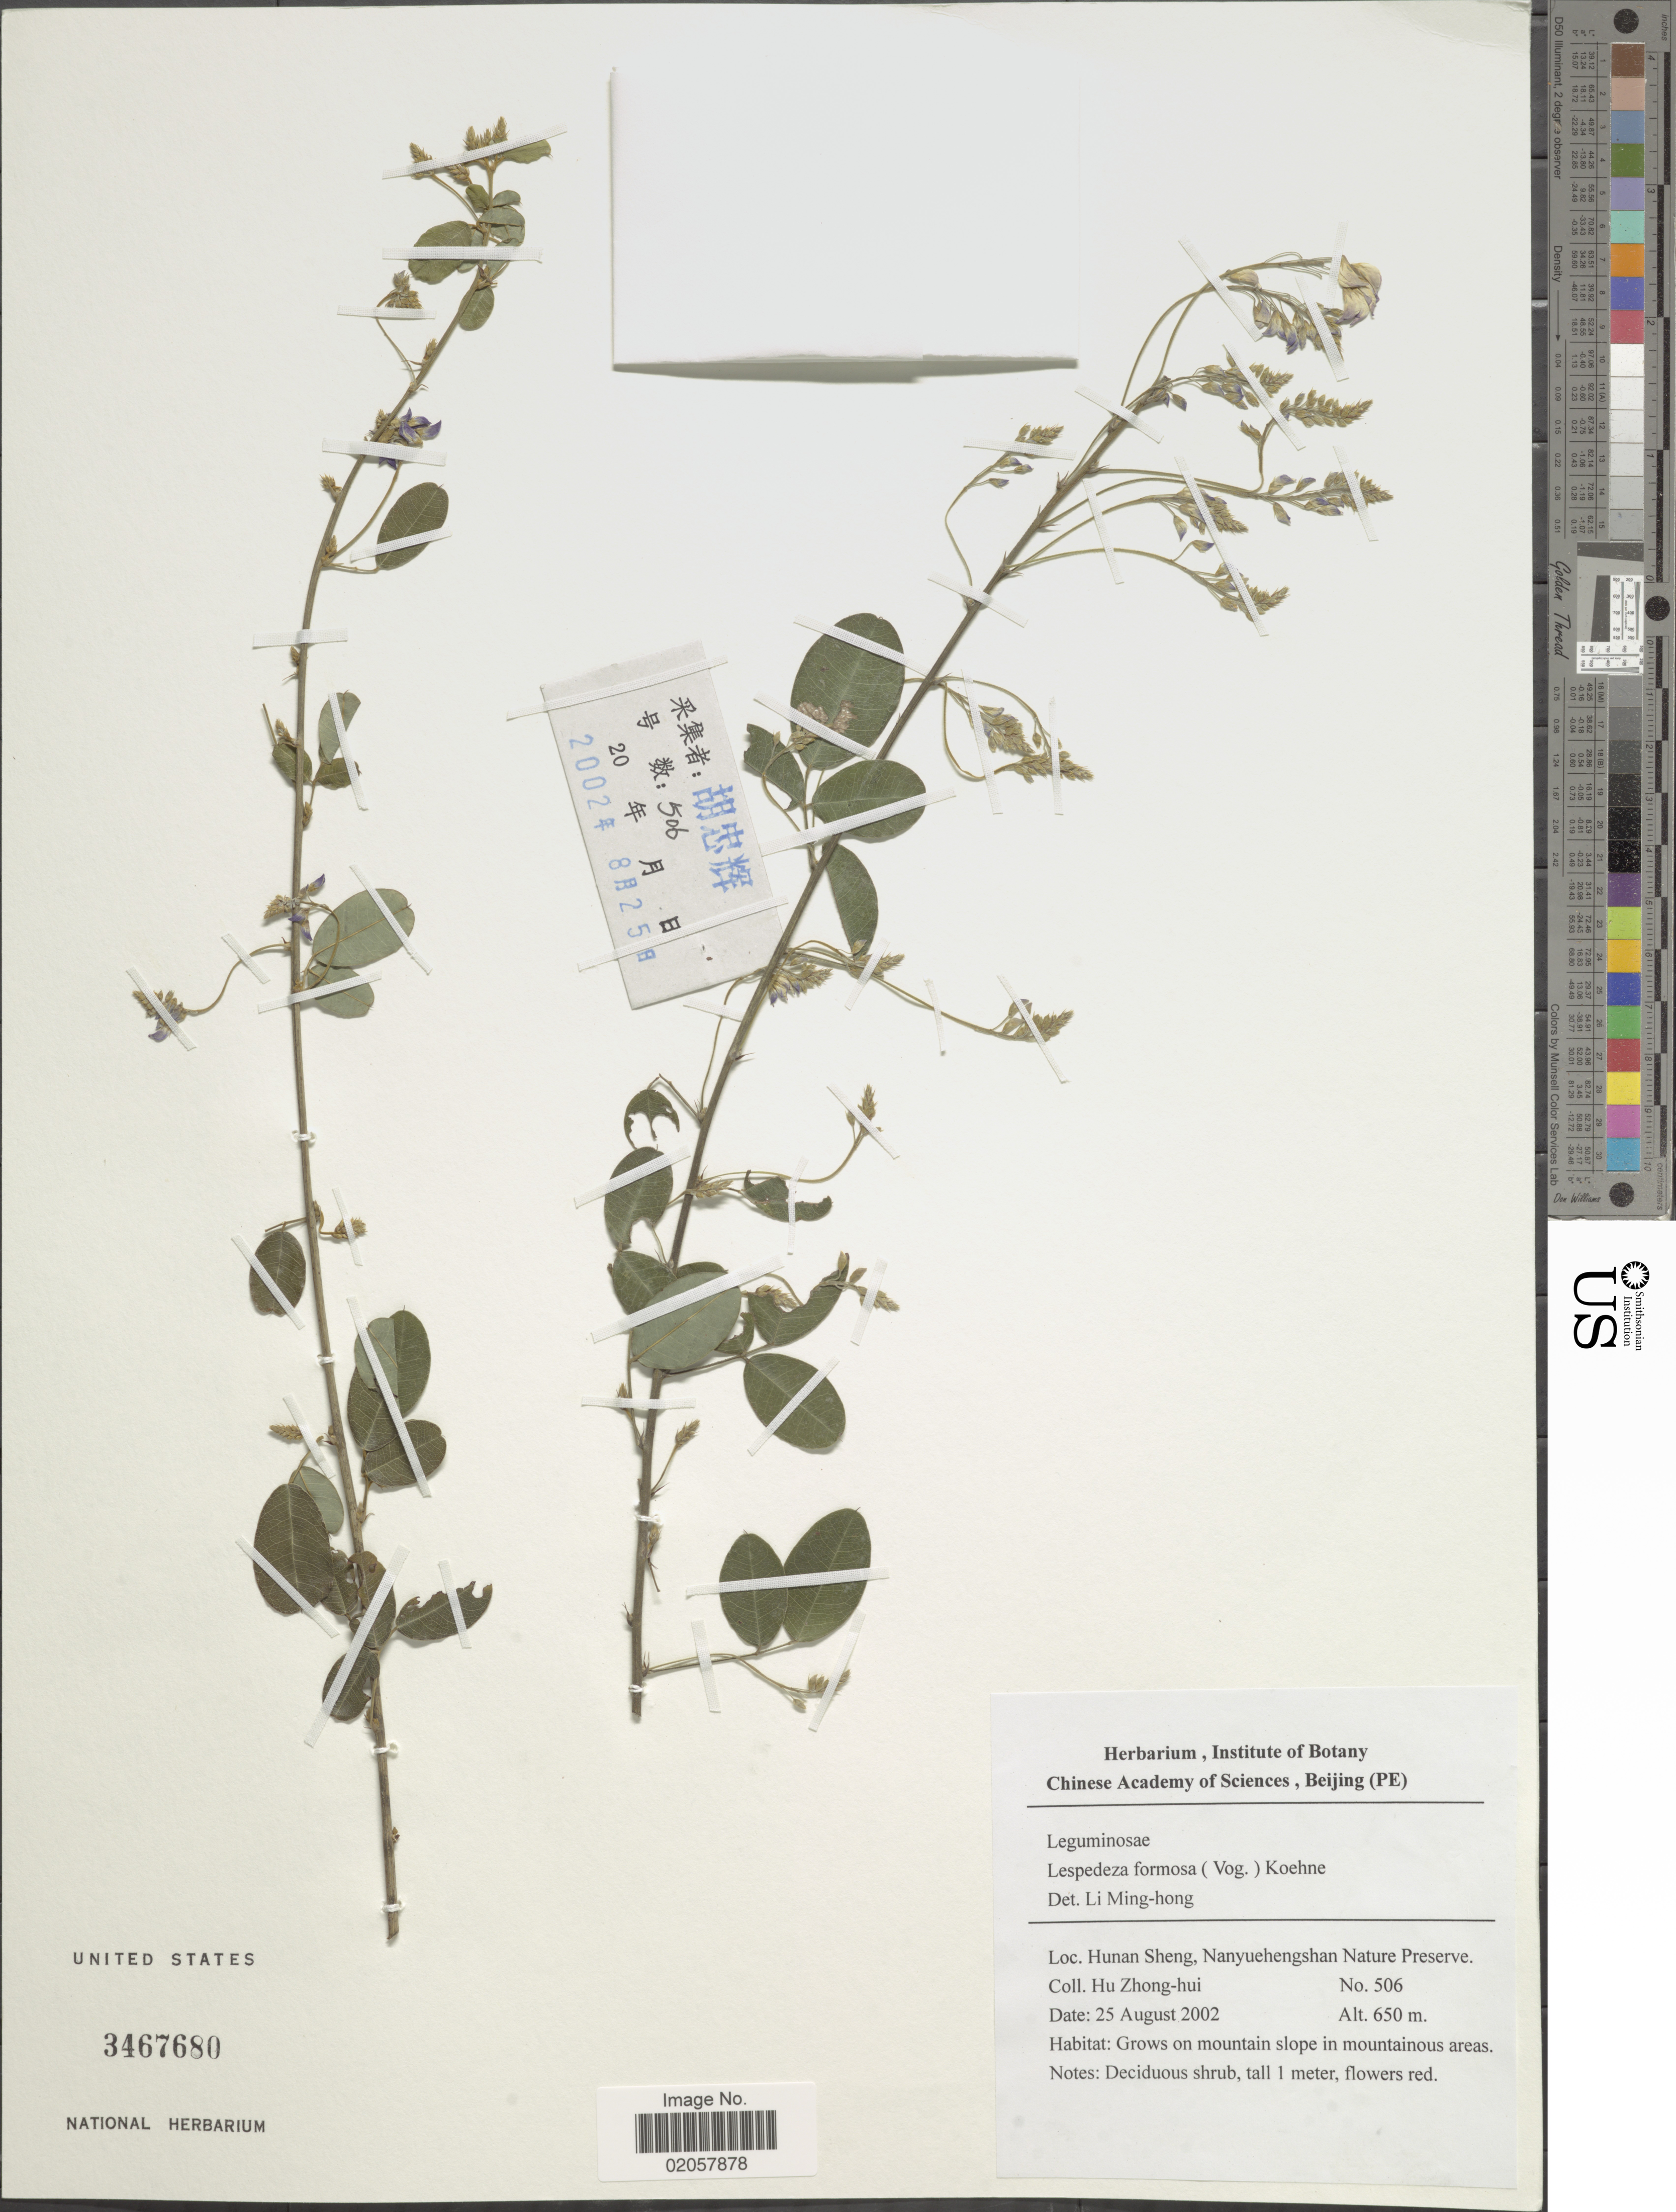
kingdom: Plantae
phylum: Tracheophyta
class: Magnoliopsida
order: Fabales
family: Fabaceae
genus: Lespedeza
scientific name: Lespedeza formosa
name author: (Vogel) Koehne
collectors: Z. H. Hu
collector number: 506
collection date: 2002-08-25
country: China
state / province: Hunan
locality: Hunan Sheng, Nanyuehengshan Nature Preserve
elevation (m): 650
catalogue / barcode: US 3467680